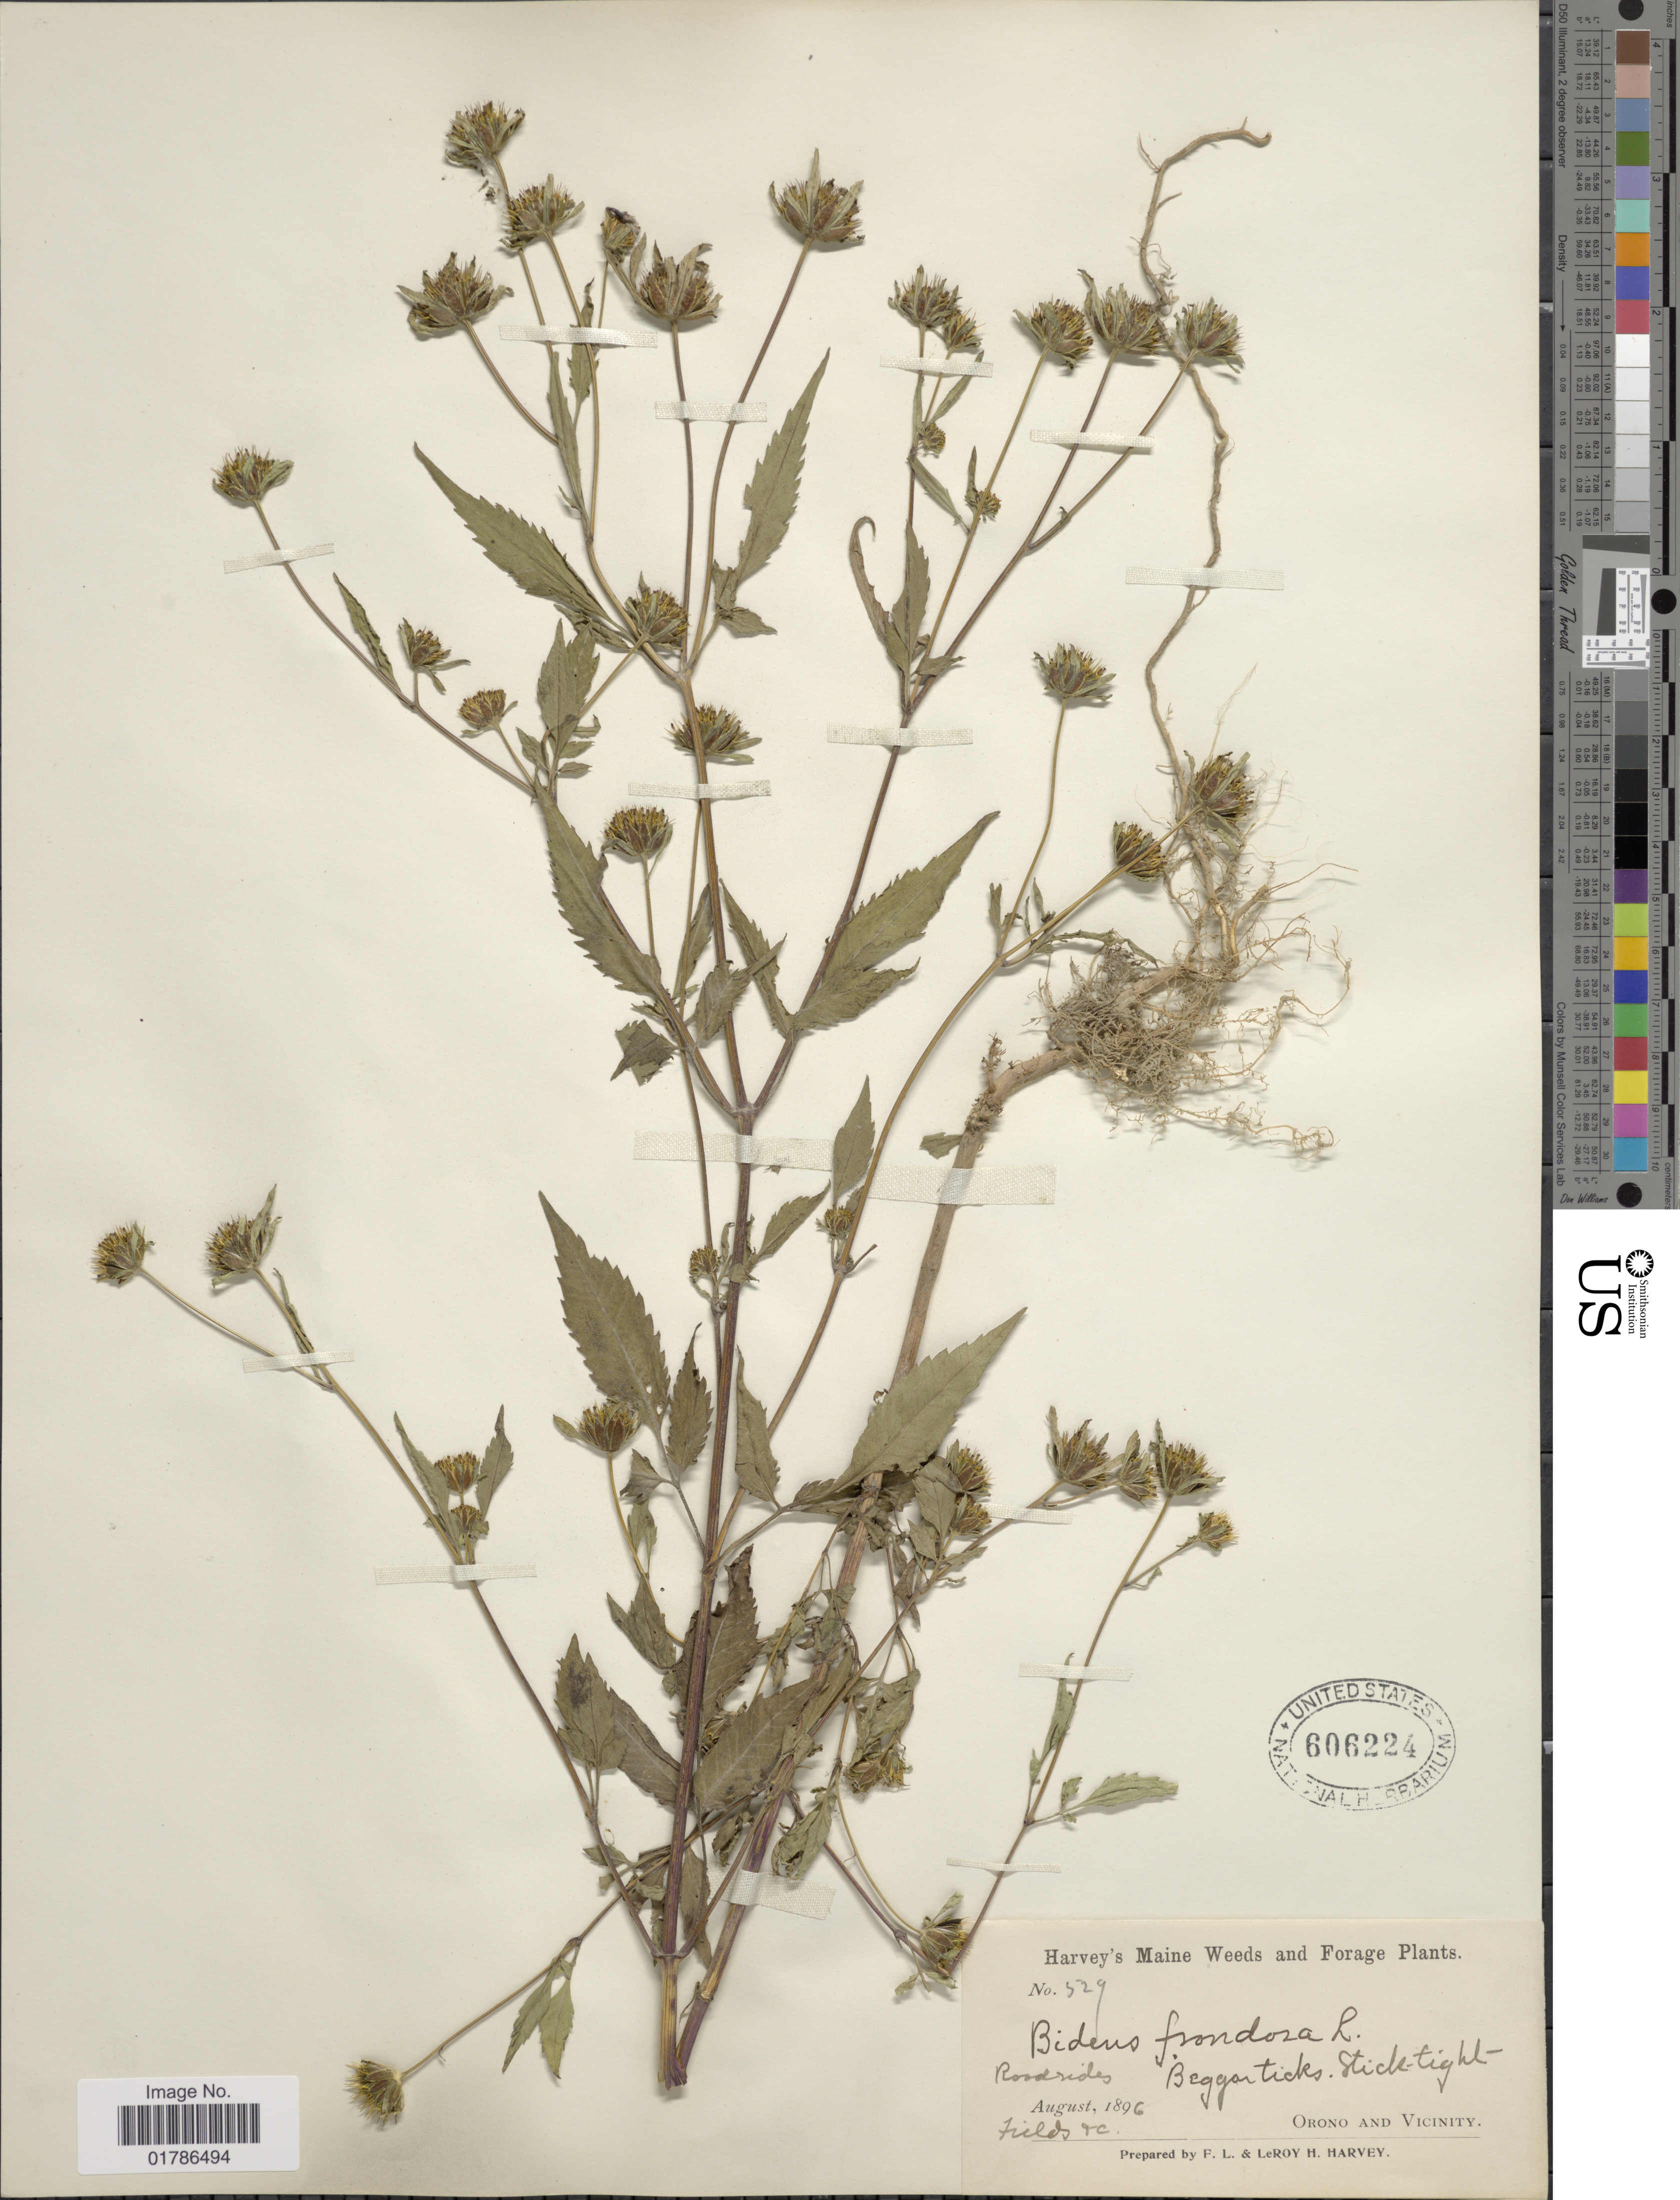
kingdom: Plantae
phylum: Tracheophyta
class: Magnoliopsida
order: Asterales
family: Asteraceae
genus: Bidens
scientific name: Bidens frondosa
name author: L.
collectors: -. Harvey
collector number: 529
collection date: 1896-08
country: United States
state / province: Maine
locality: Orono and Vicinity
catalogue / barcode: US 606224